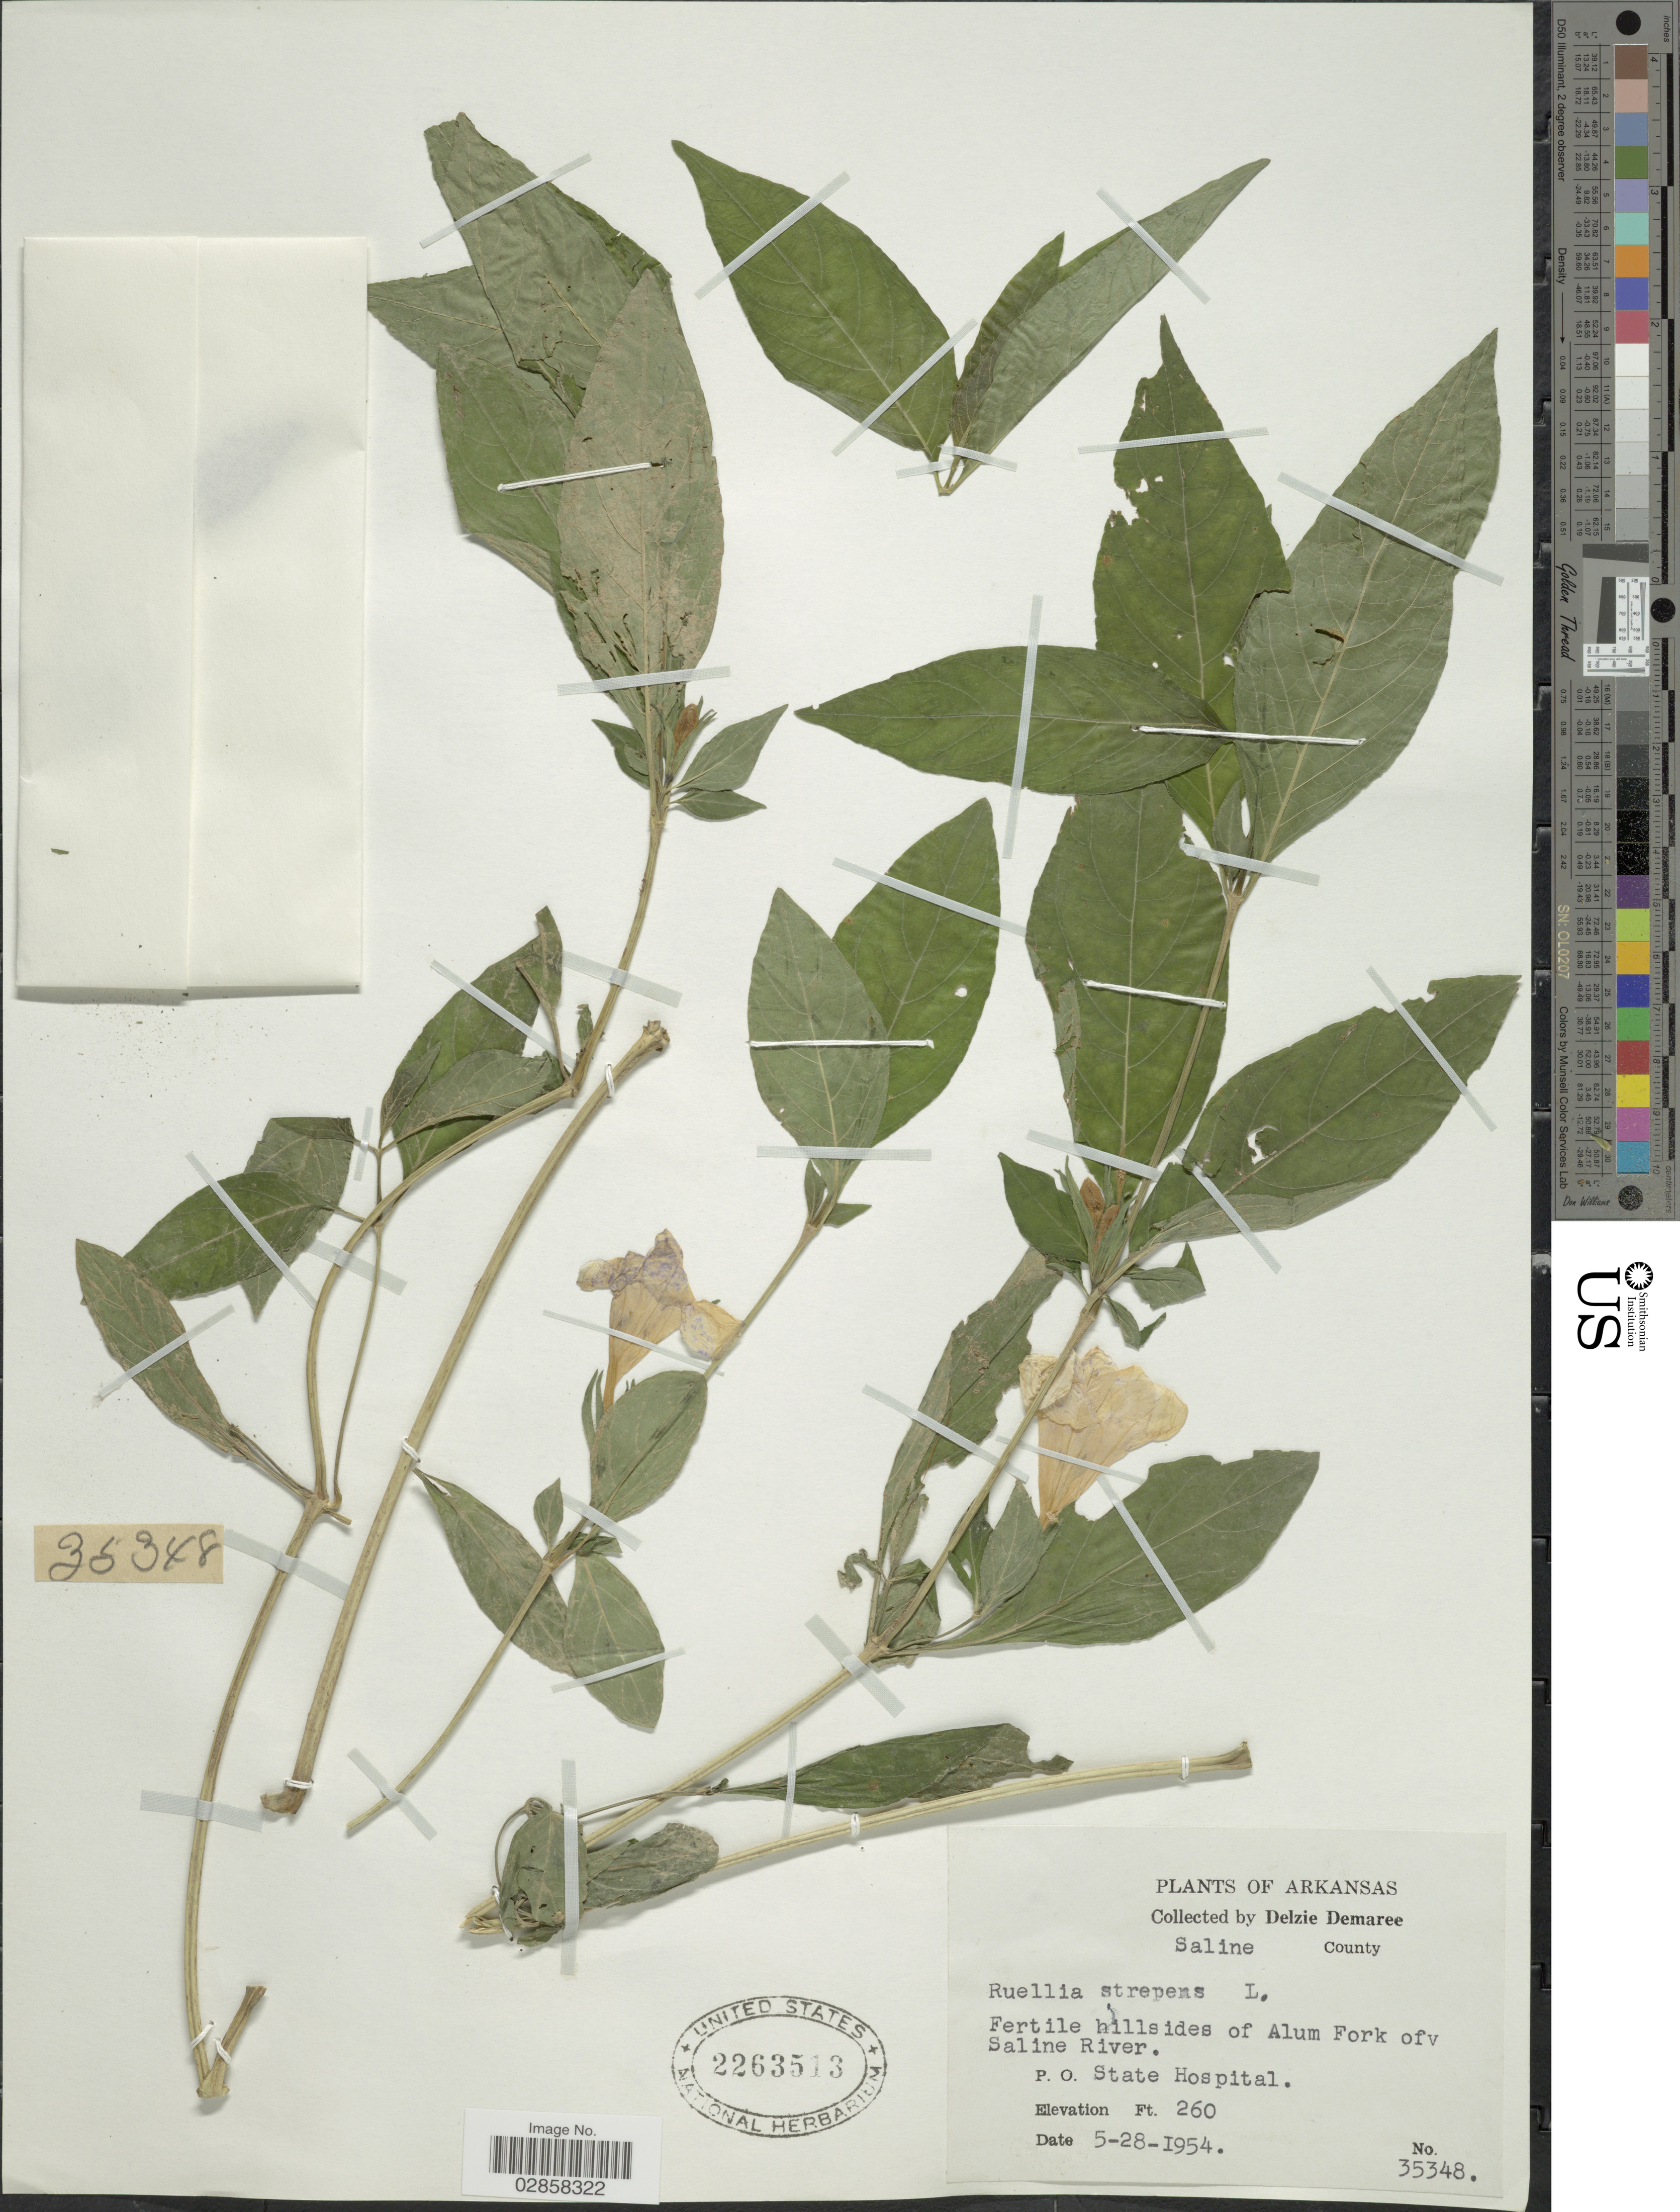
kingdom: Plantae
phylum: Tracheophyta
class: Magnoliopsida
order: Lamiales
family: Acanthaceae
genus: Ruellia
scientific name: Ruellia strepens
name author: L.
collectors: D. Demaree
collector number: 35348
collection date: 1954-05-28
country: United States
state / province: Arkansas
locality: Saline County. Fertile hillsides of Alum Fork ofv Saline River. P. O. State Hospital.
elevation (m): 79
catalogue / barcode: US 2263513